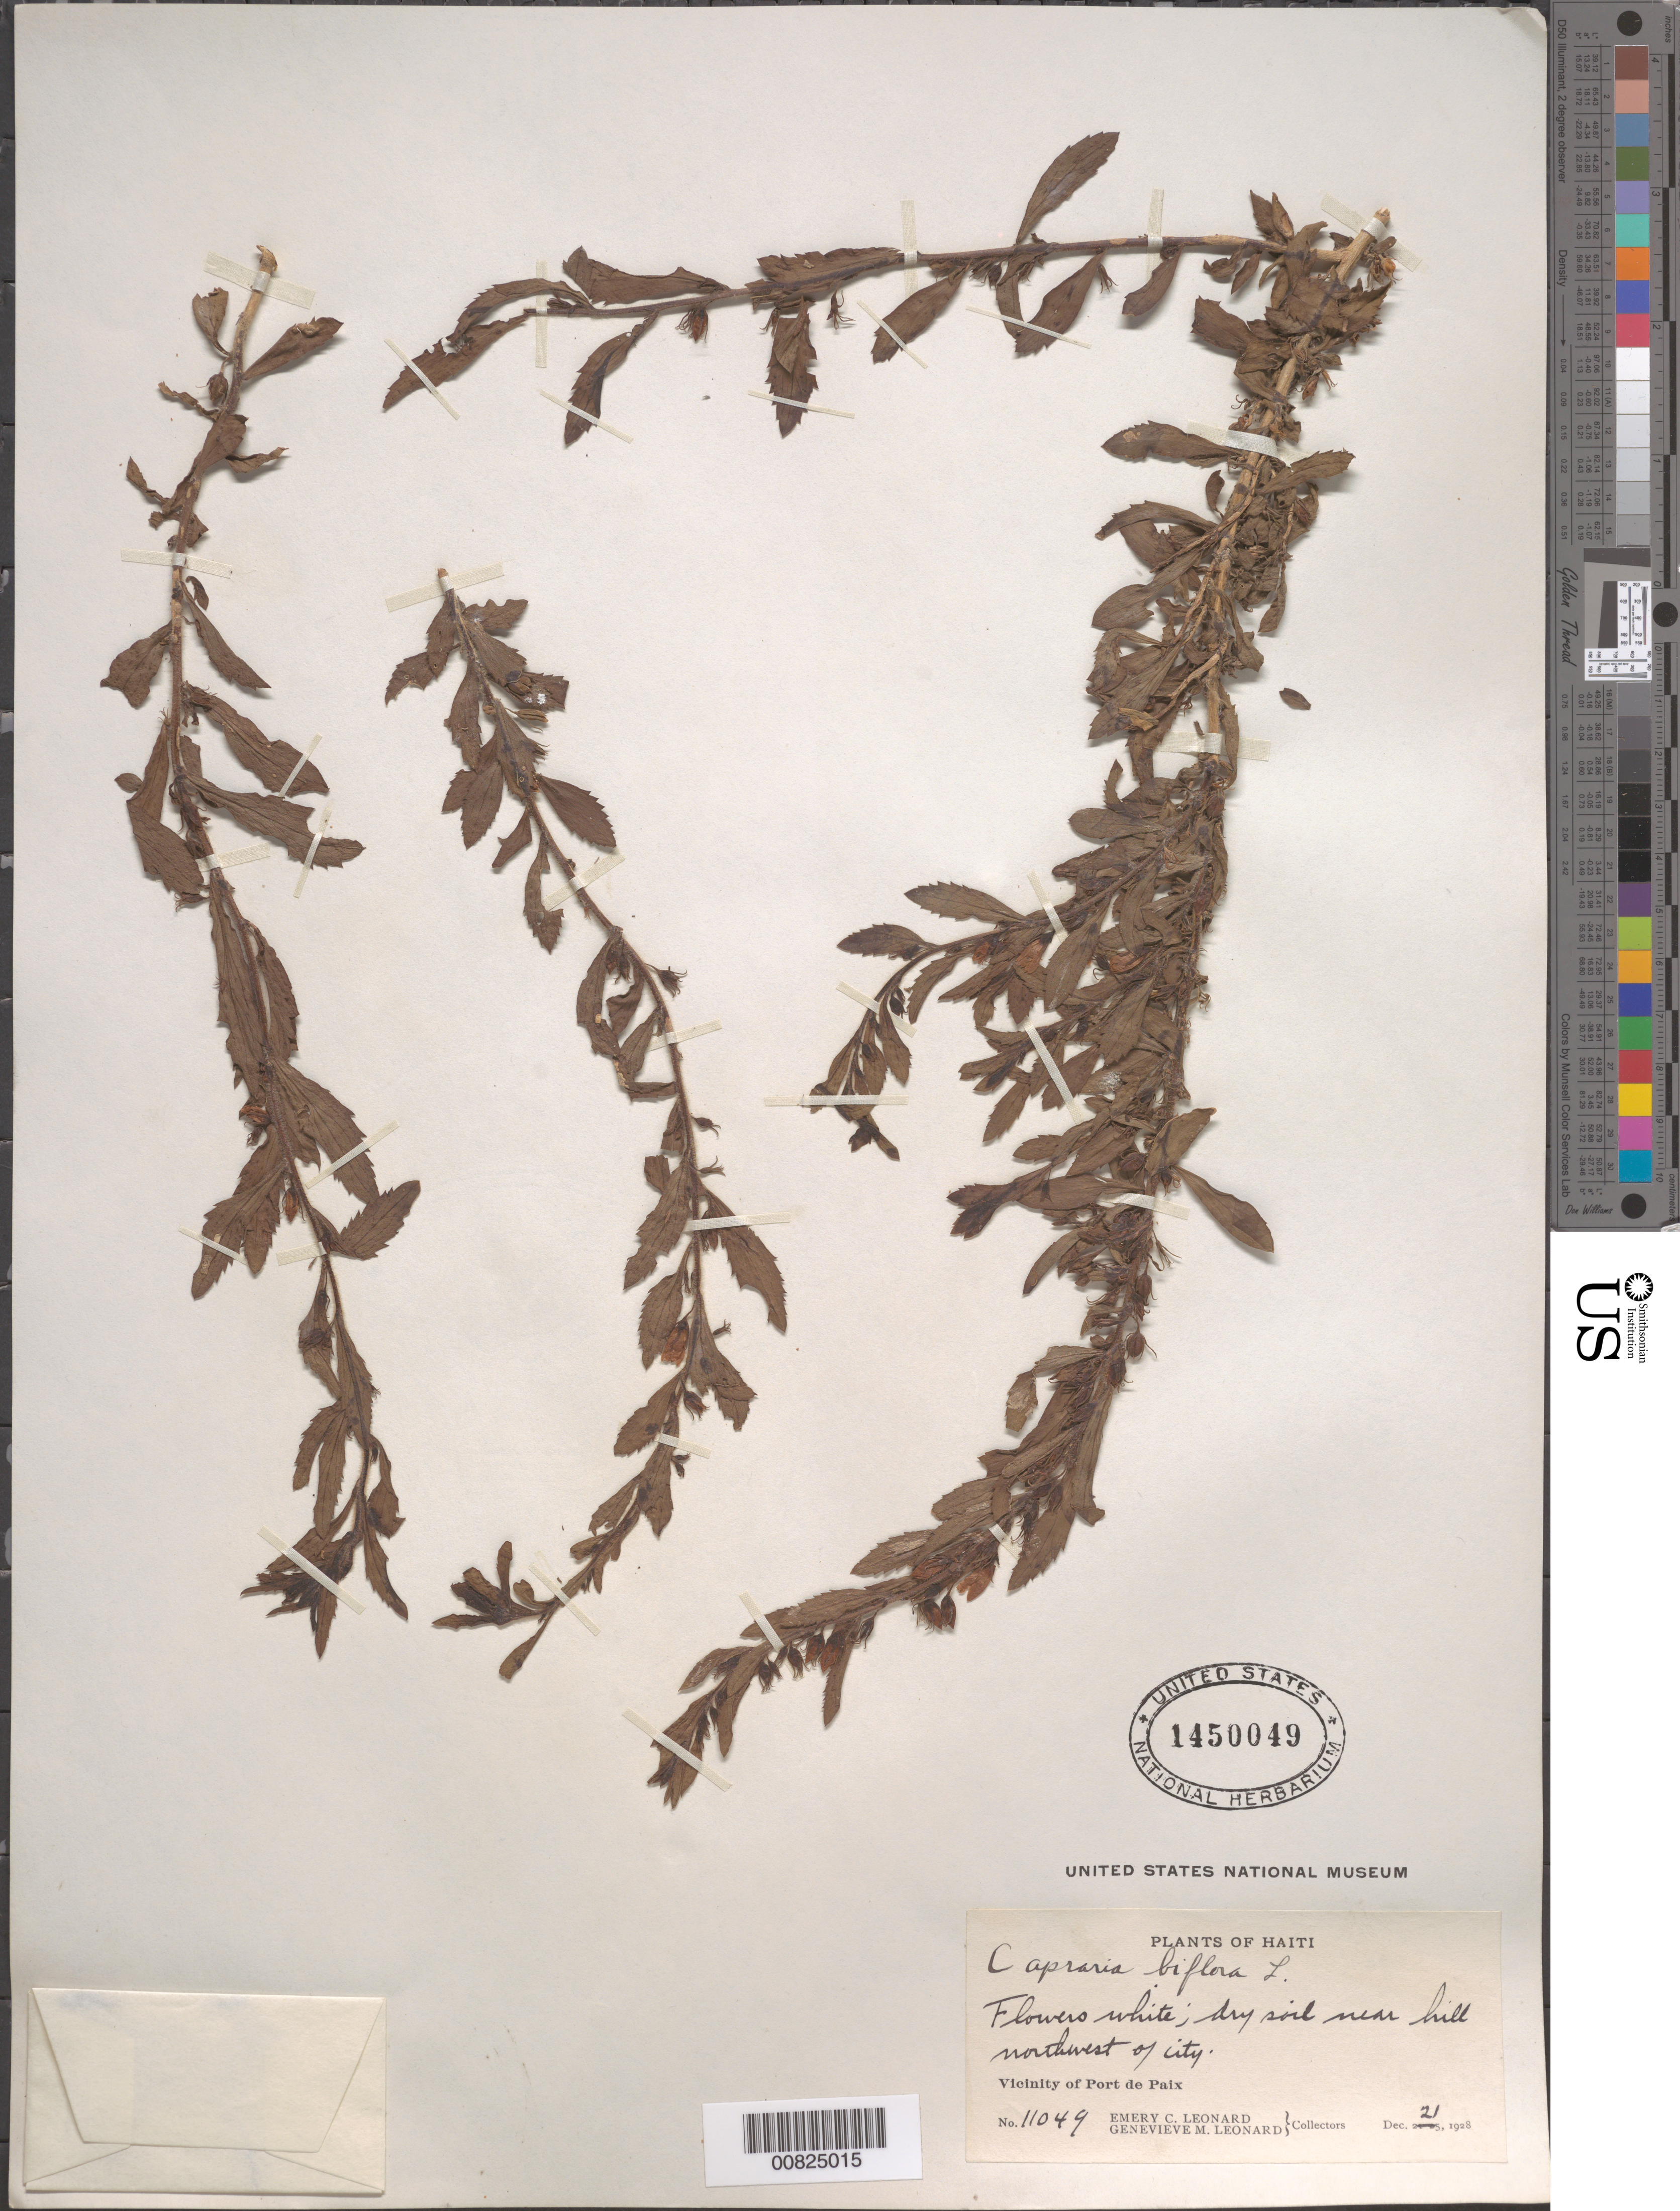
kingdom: Plantae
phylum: Tracheophyta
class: Magnoliopsida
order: Lamiales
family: Scrophulariaceae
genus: Capraria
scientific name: Capraria biflora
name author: L.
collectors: E. C. Leonard & G. M. Leonard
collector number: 11049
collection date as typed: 21 Dec 1928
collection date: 1928-12-21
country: Haiti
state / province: Nord-Ouest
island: Hispaniola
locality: Vicinity of Port de Paix, NW of city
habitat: Dry soil near hill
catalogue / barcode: US 1450049